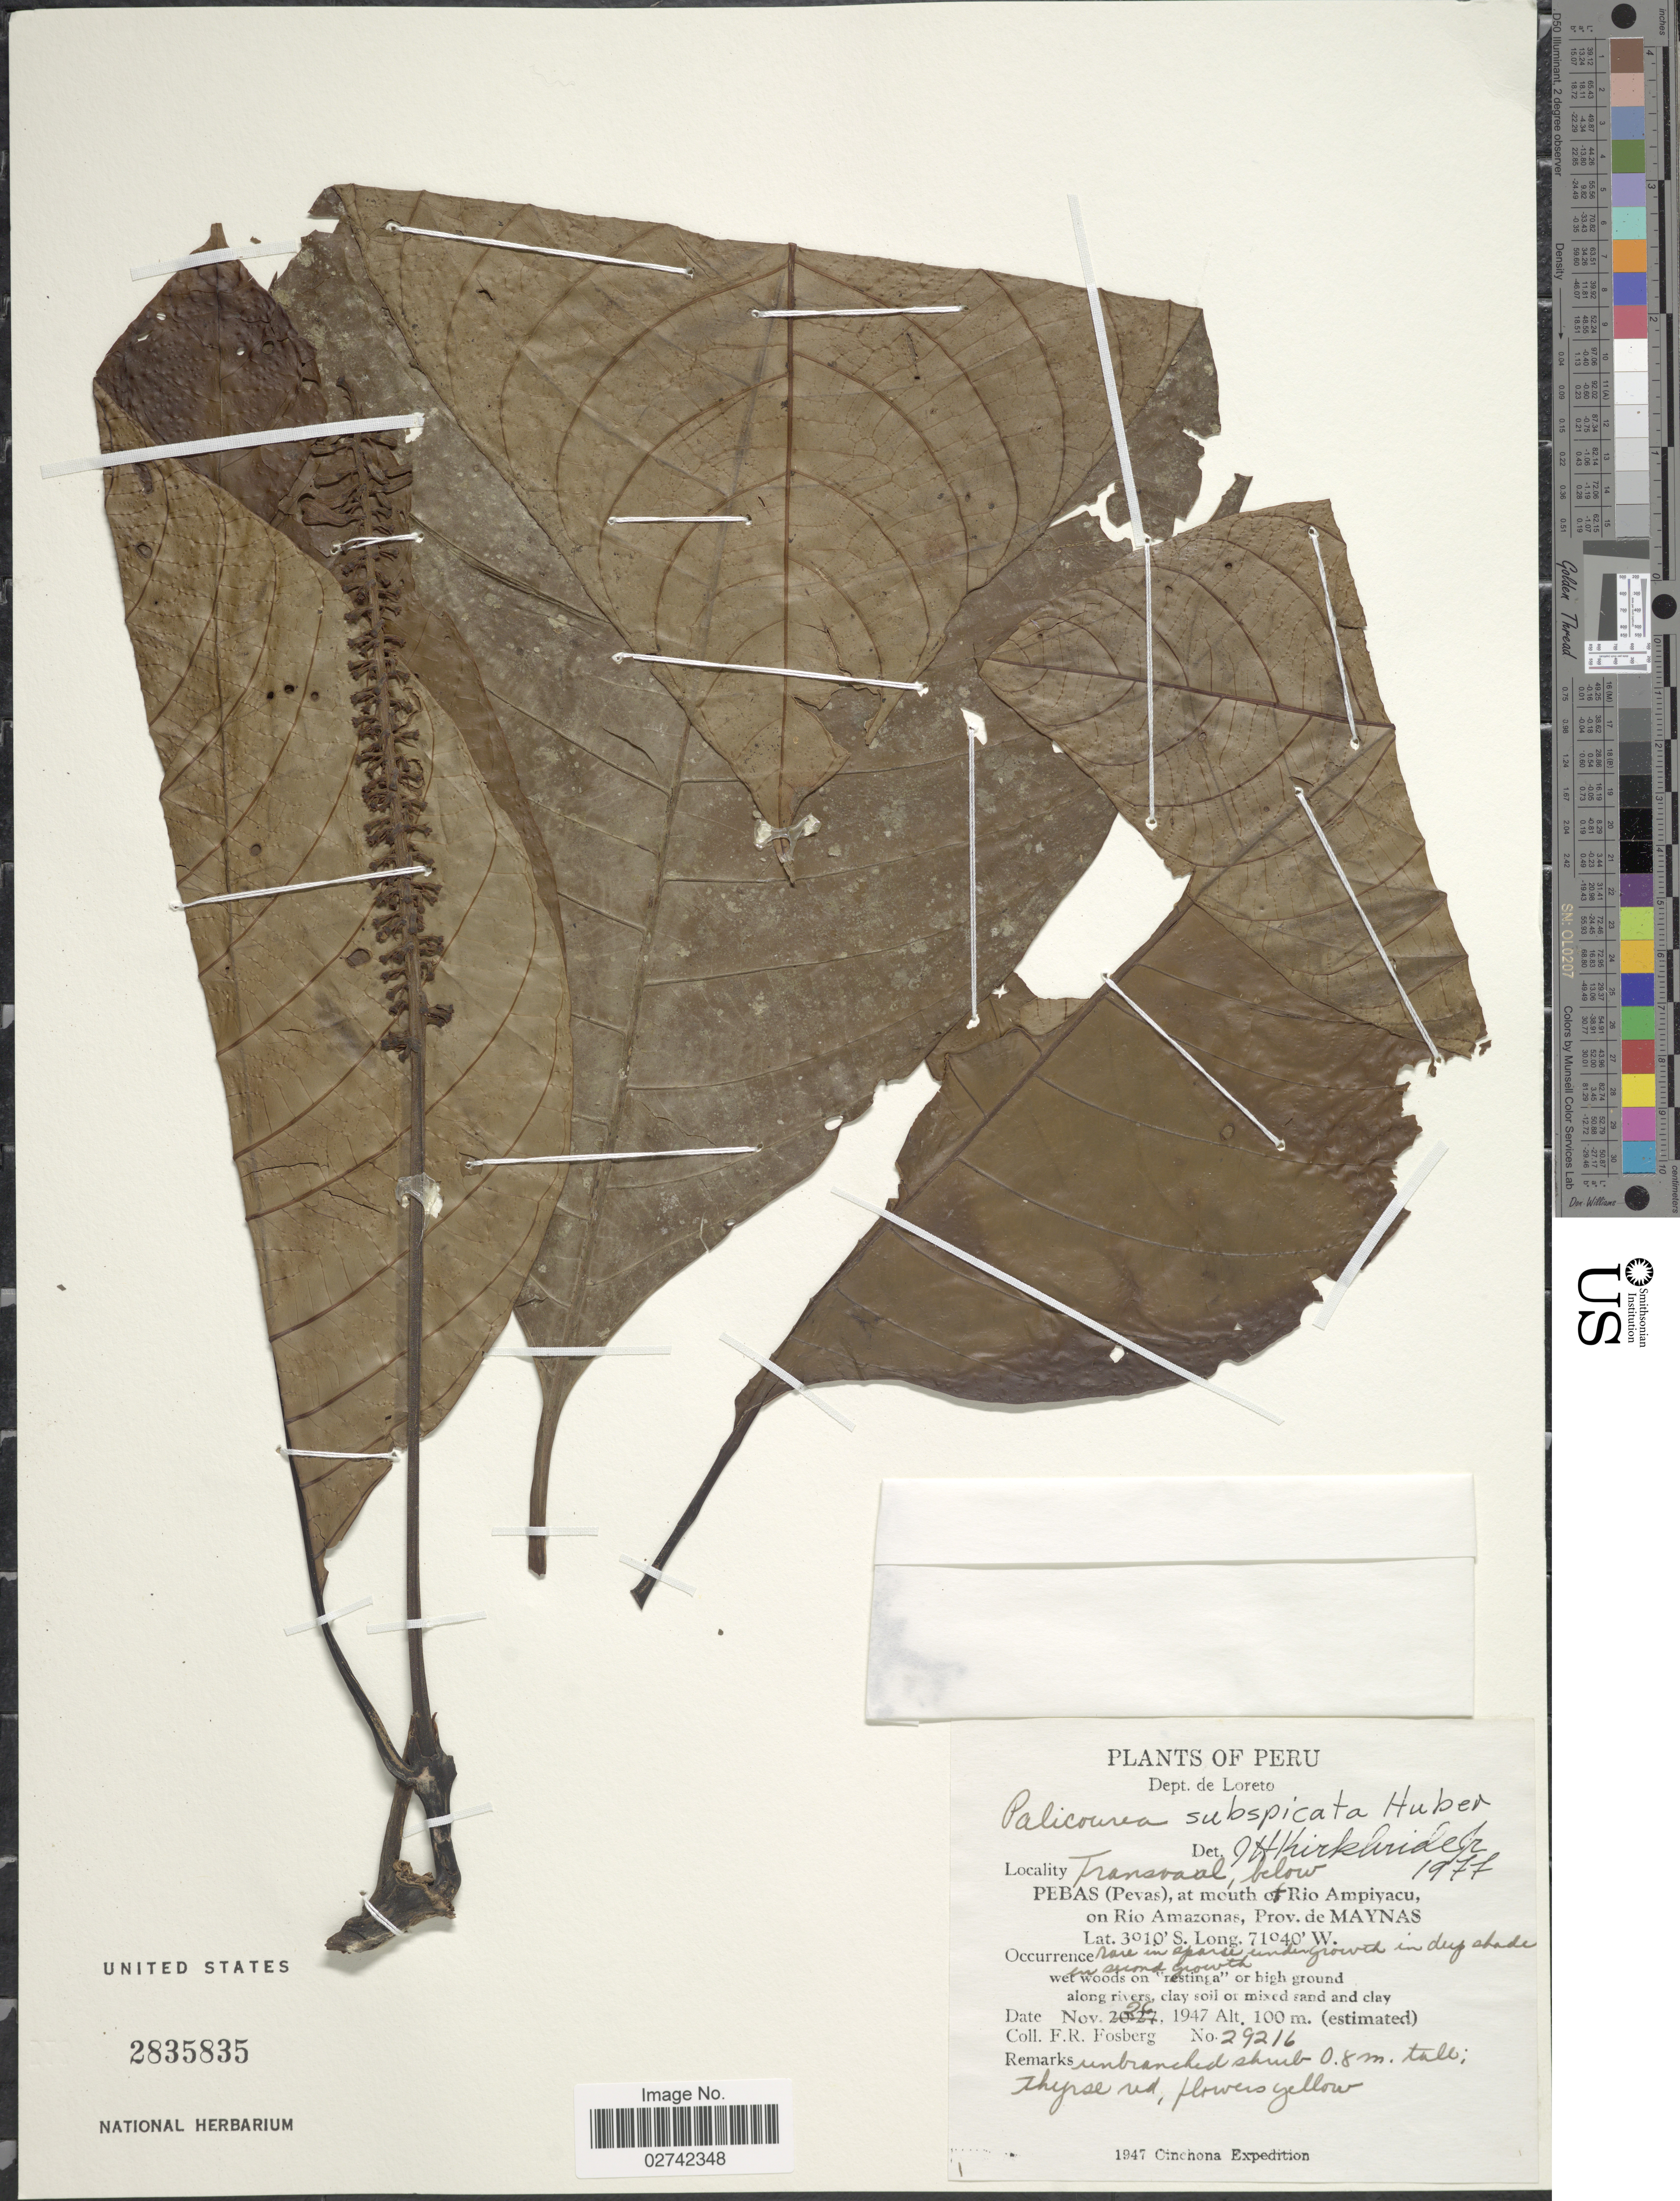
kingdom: Plantae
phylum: Tracheophyta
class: Magnoliopsida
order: Gentianales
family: Rubiaceae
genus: Palicourea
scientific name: Palicourea subspicata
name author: Huber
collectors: F. R. Fosberg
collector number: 29216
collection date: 1947-11-26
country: Peru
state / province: Loreto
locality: Transvaal, below Pebas (Pevas), at mouth of Rio Ampiyacu, on Rio Amazonas, Prov. de Maynas.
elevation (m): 100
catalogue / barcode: US 2835835